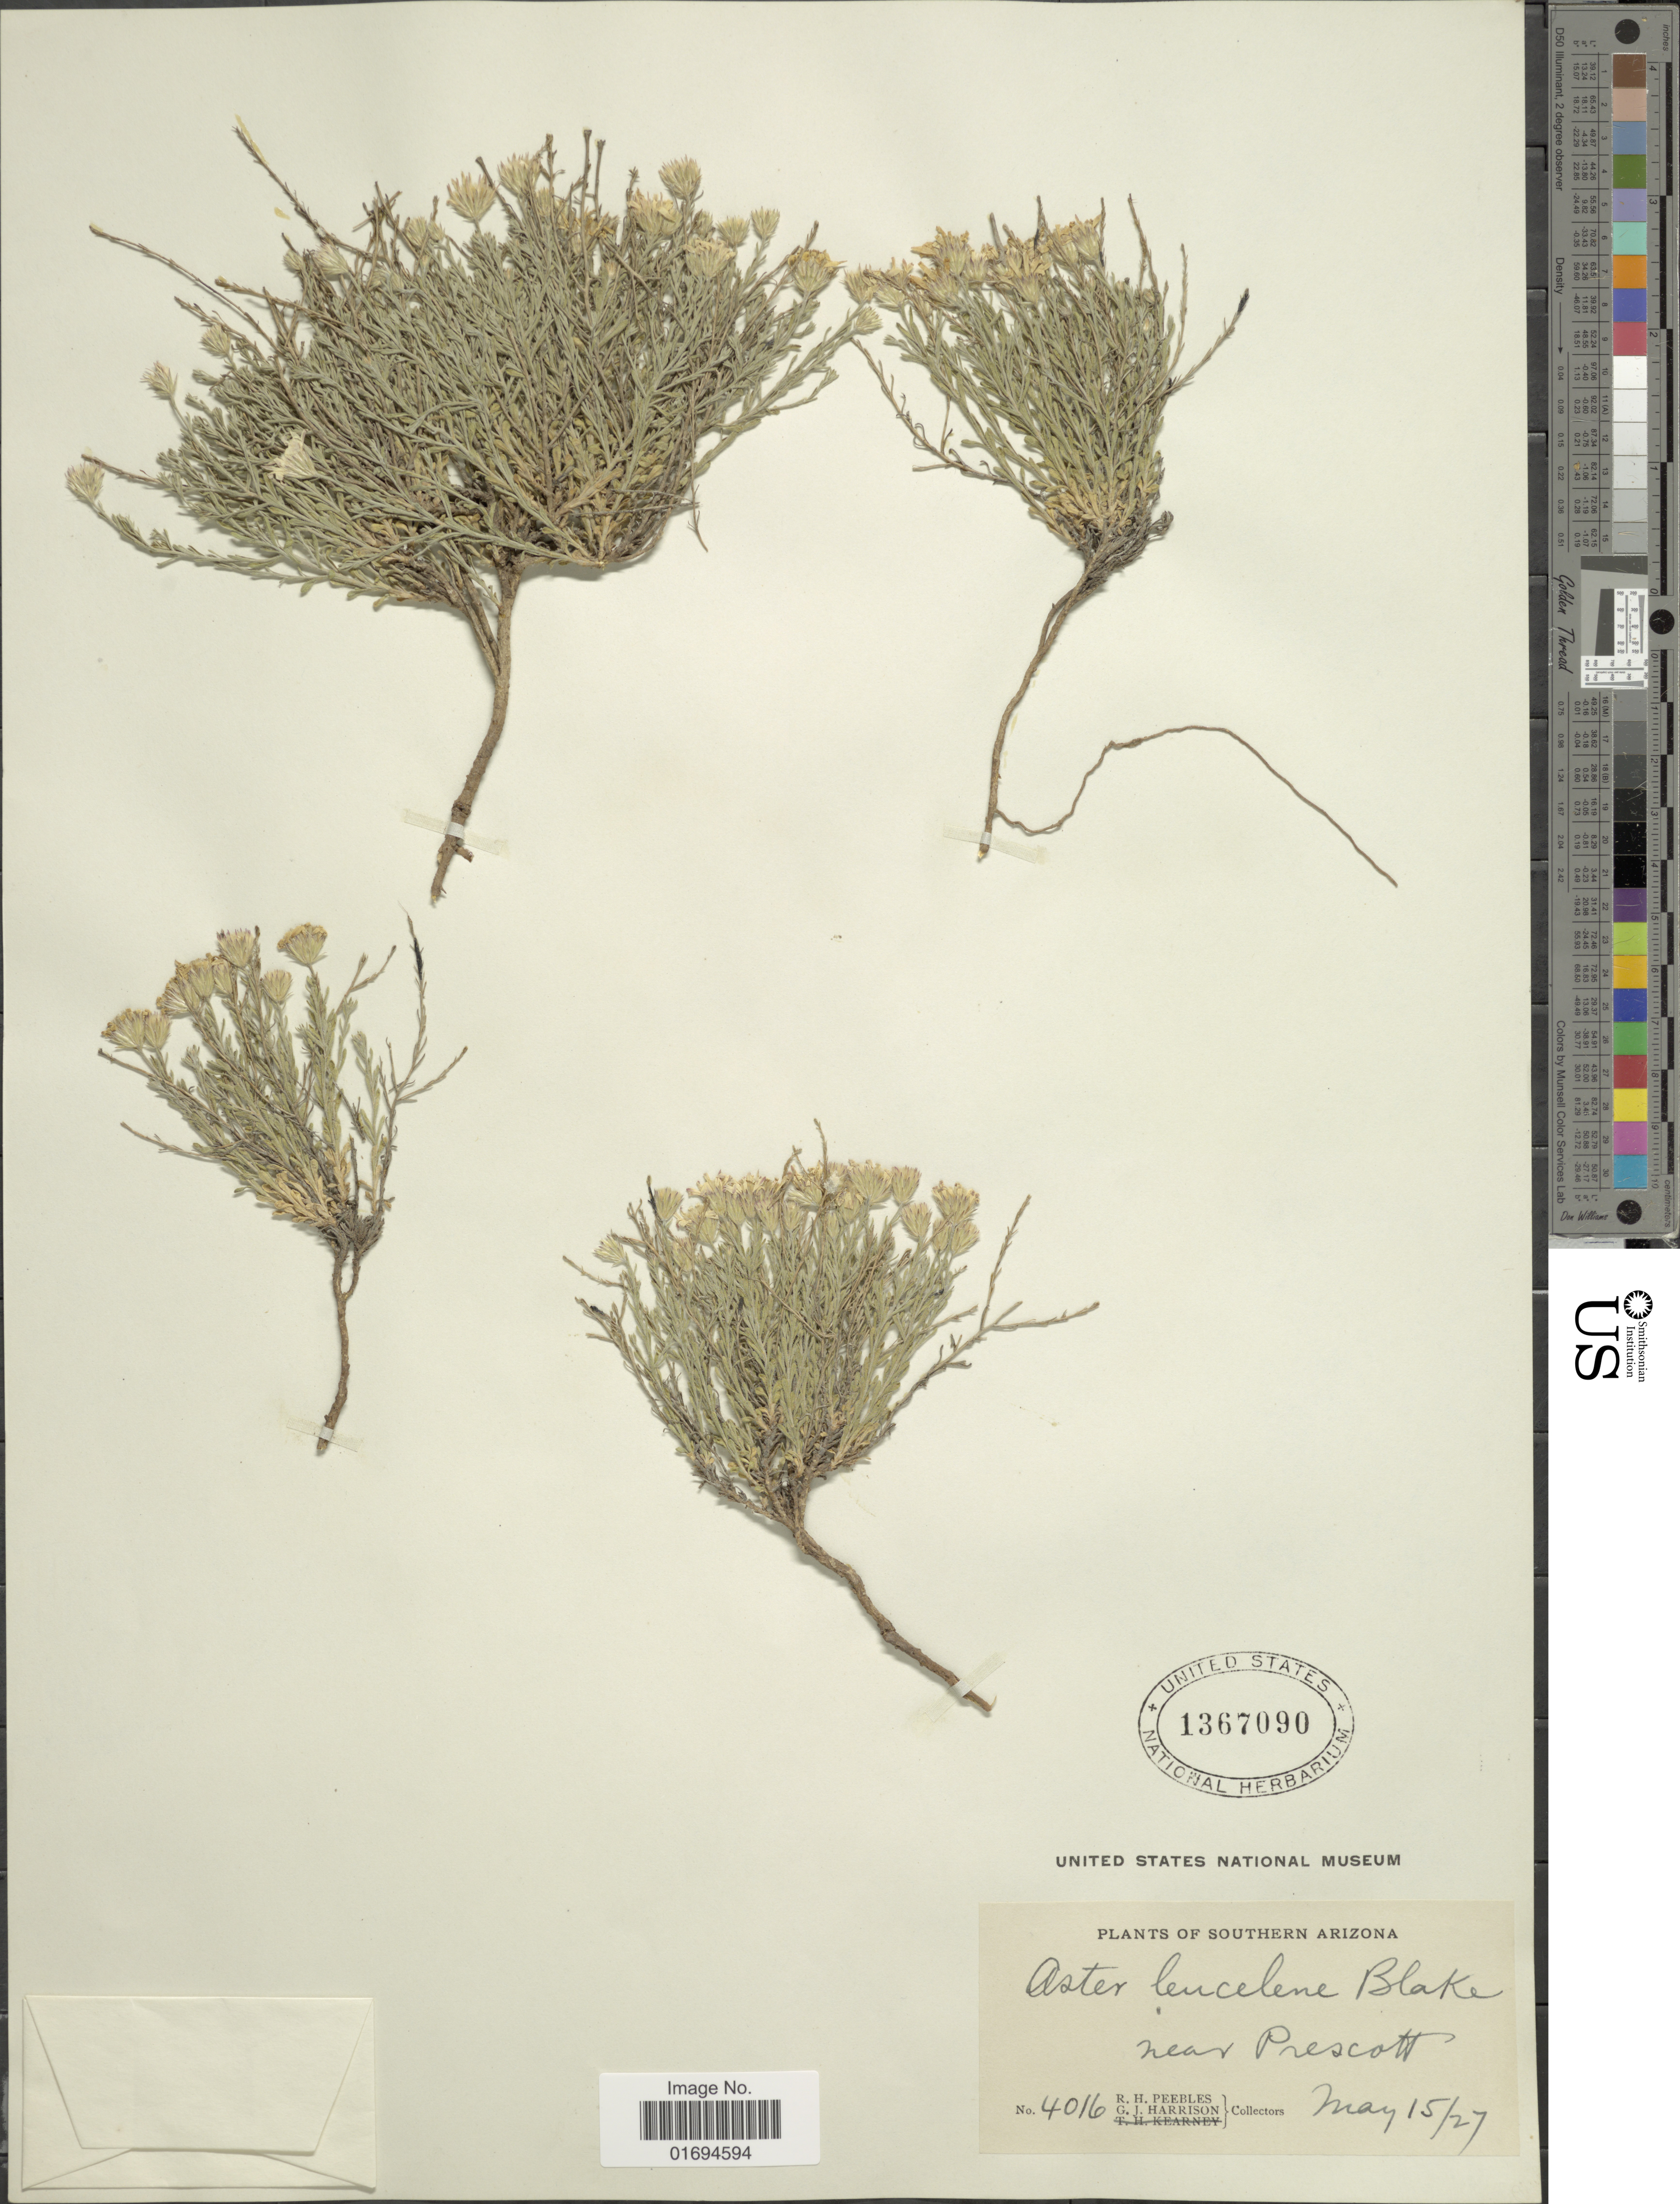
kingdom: Plantae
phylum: Tracheophyta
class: Magnoliopsida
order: Asterales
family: Asteraceae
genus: Chaetopappa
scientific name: Chaetopappa ericoides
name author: (Torr.) G.L. Nesom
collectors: R. H. Peebles & G. J. Harrison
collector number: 4016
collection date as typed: Transcribed d/m/y: 15/5/27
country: United States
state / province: Arizona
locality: Southern Arizona, near Prescott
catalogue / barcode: US 1367090